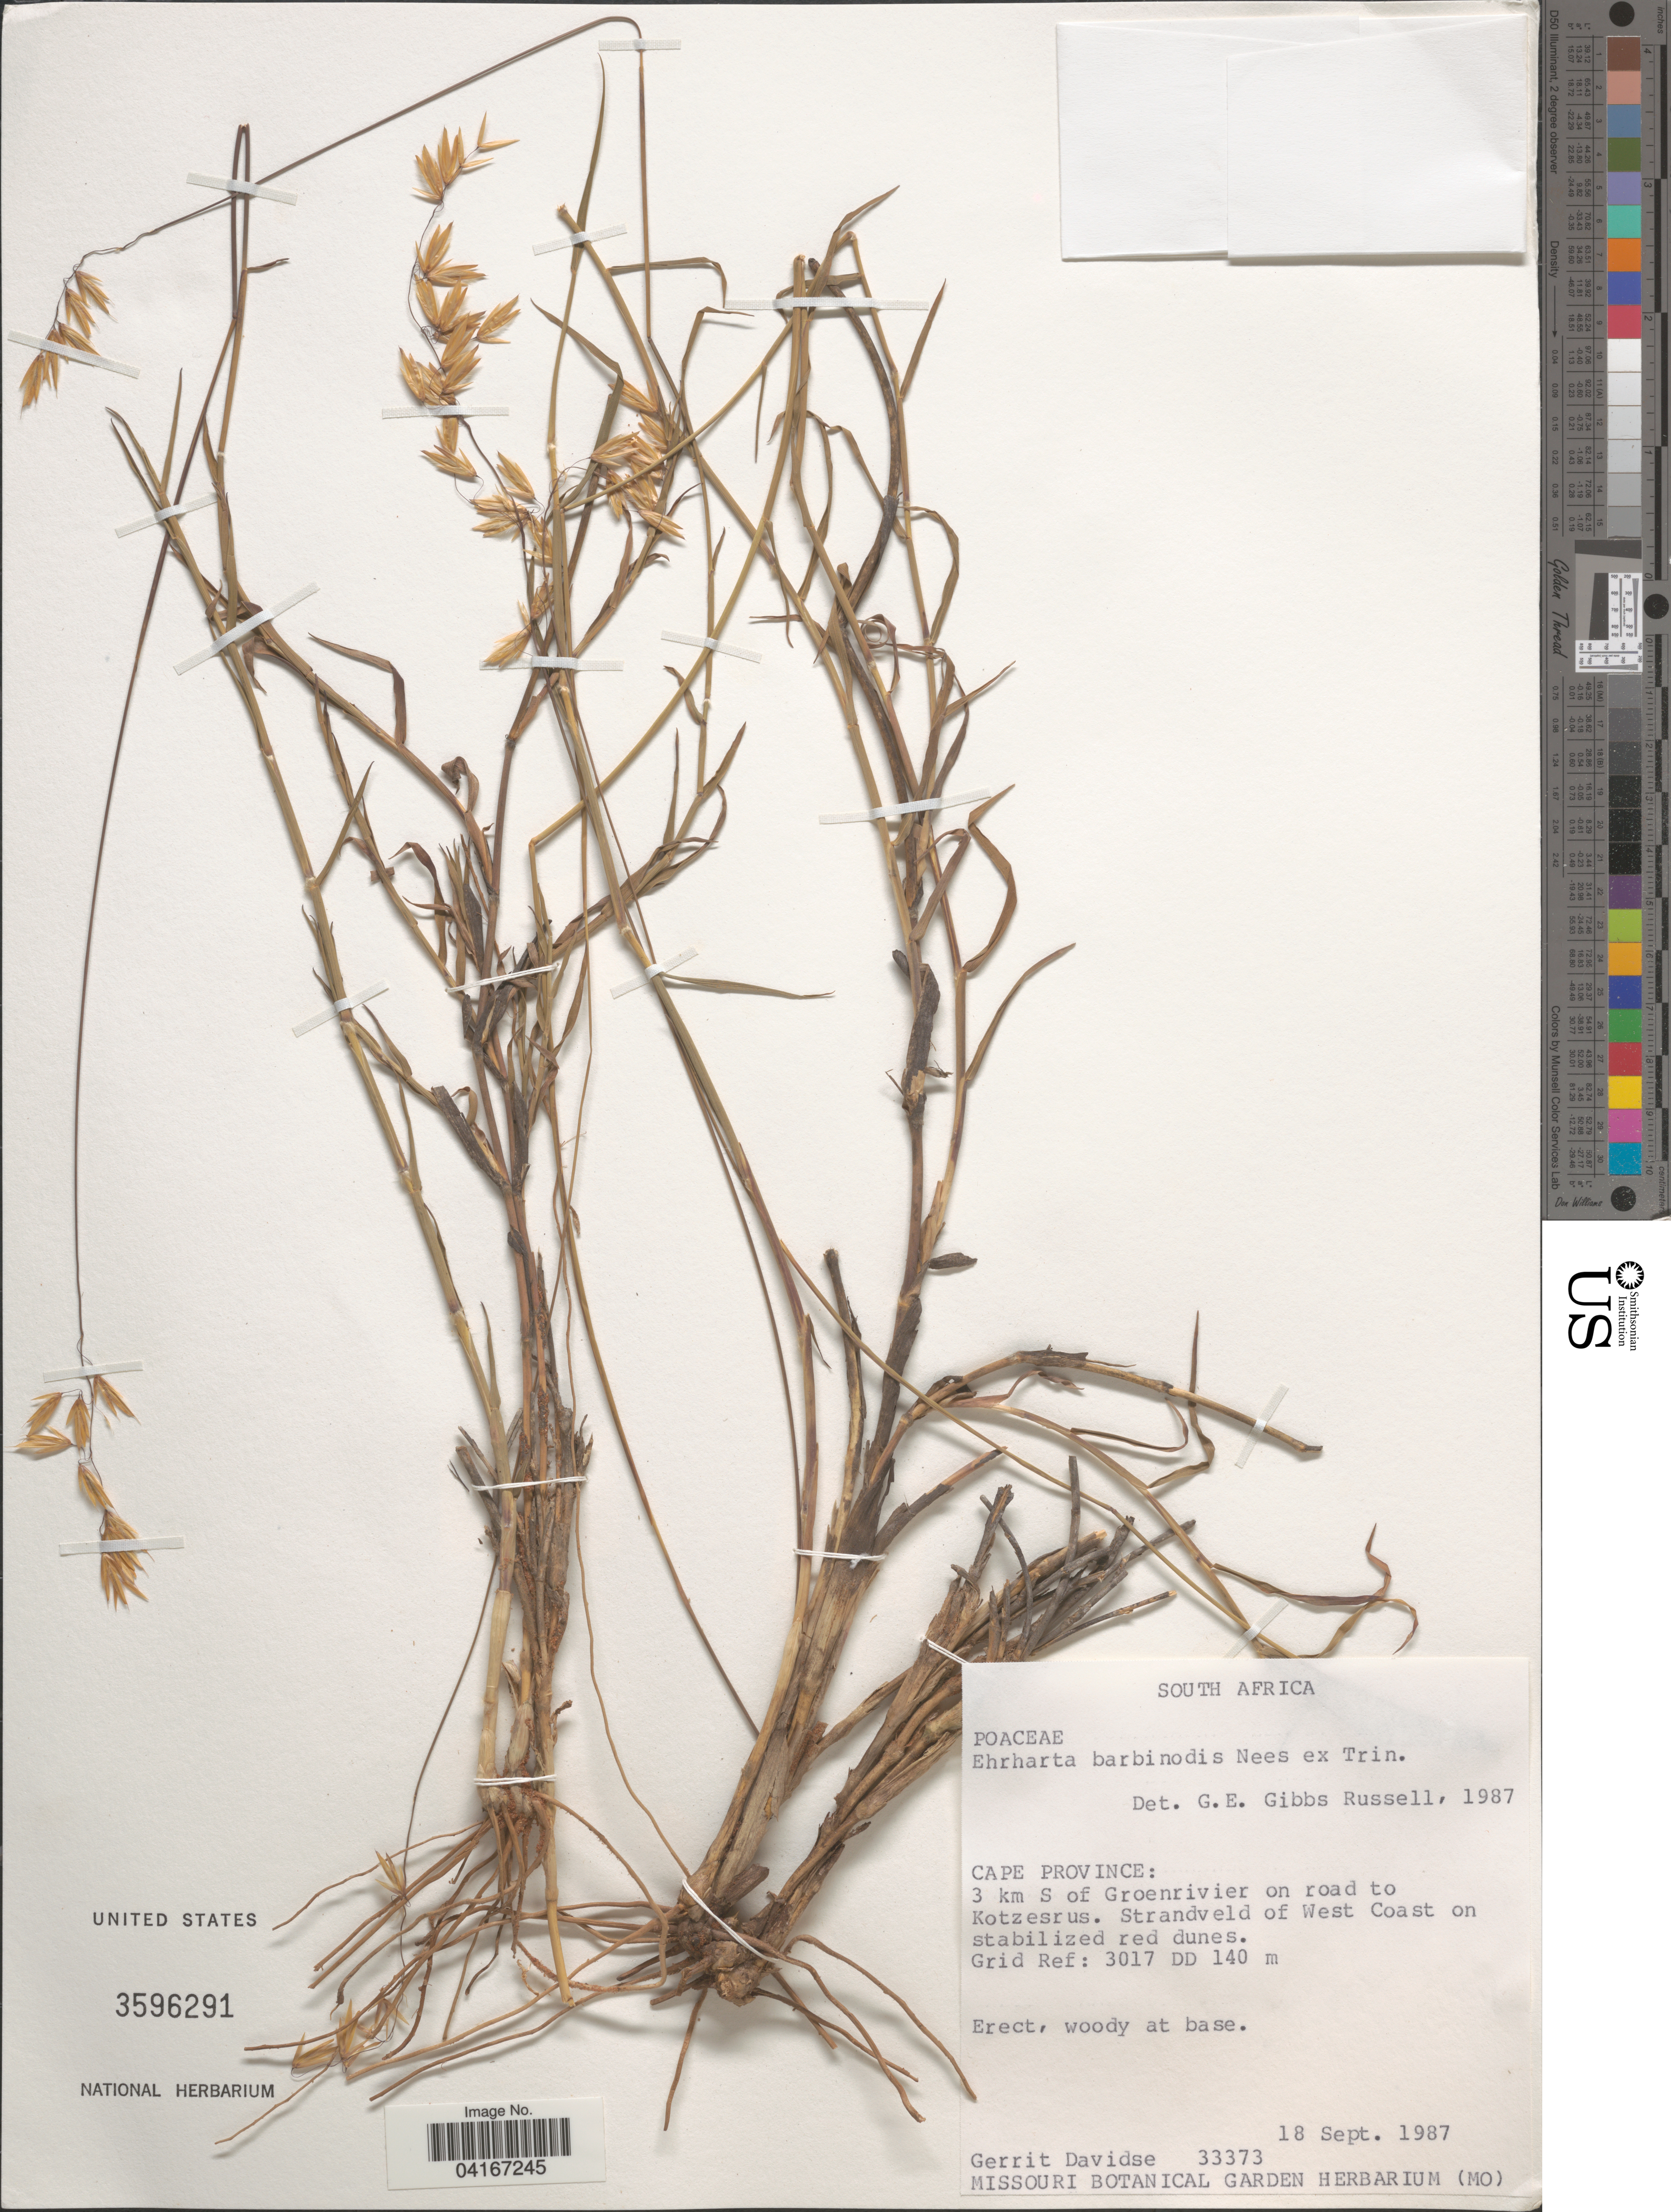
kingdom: Plantae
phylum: Tracheophyta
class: Liliopsida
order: Poales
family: Poaceae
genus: Ehrharta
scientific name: Ehrharta brevifolia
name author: Schrad.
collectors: G. Davidse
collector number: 33373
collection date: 1987-09-18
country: South Africa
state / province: Northern Cape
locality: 3 km S of Groenrivier on road to Kotzesrus. Strandveld of West Coast on stabilized red dunes. Grid Ref: 3017 DD.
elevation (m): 140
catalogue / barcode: US 3596291